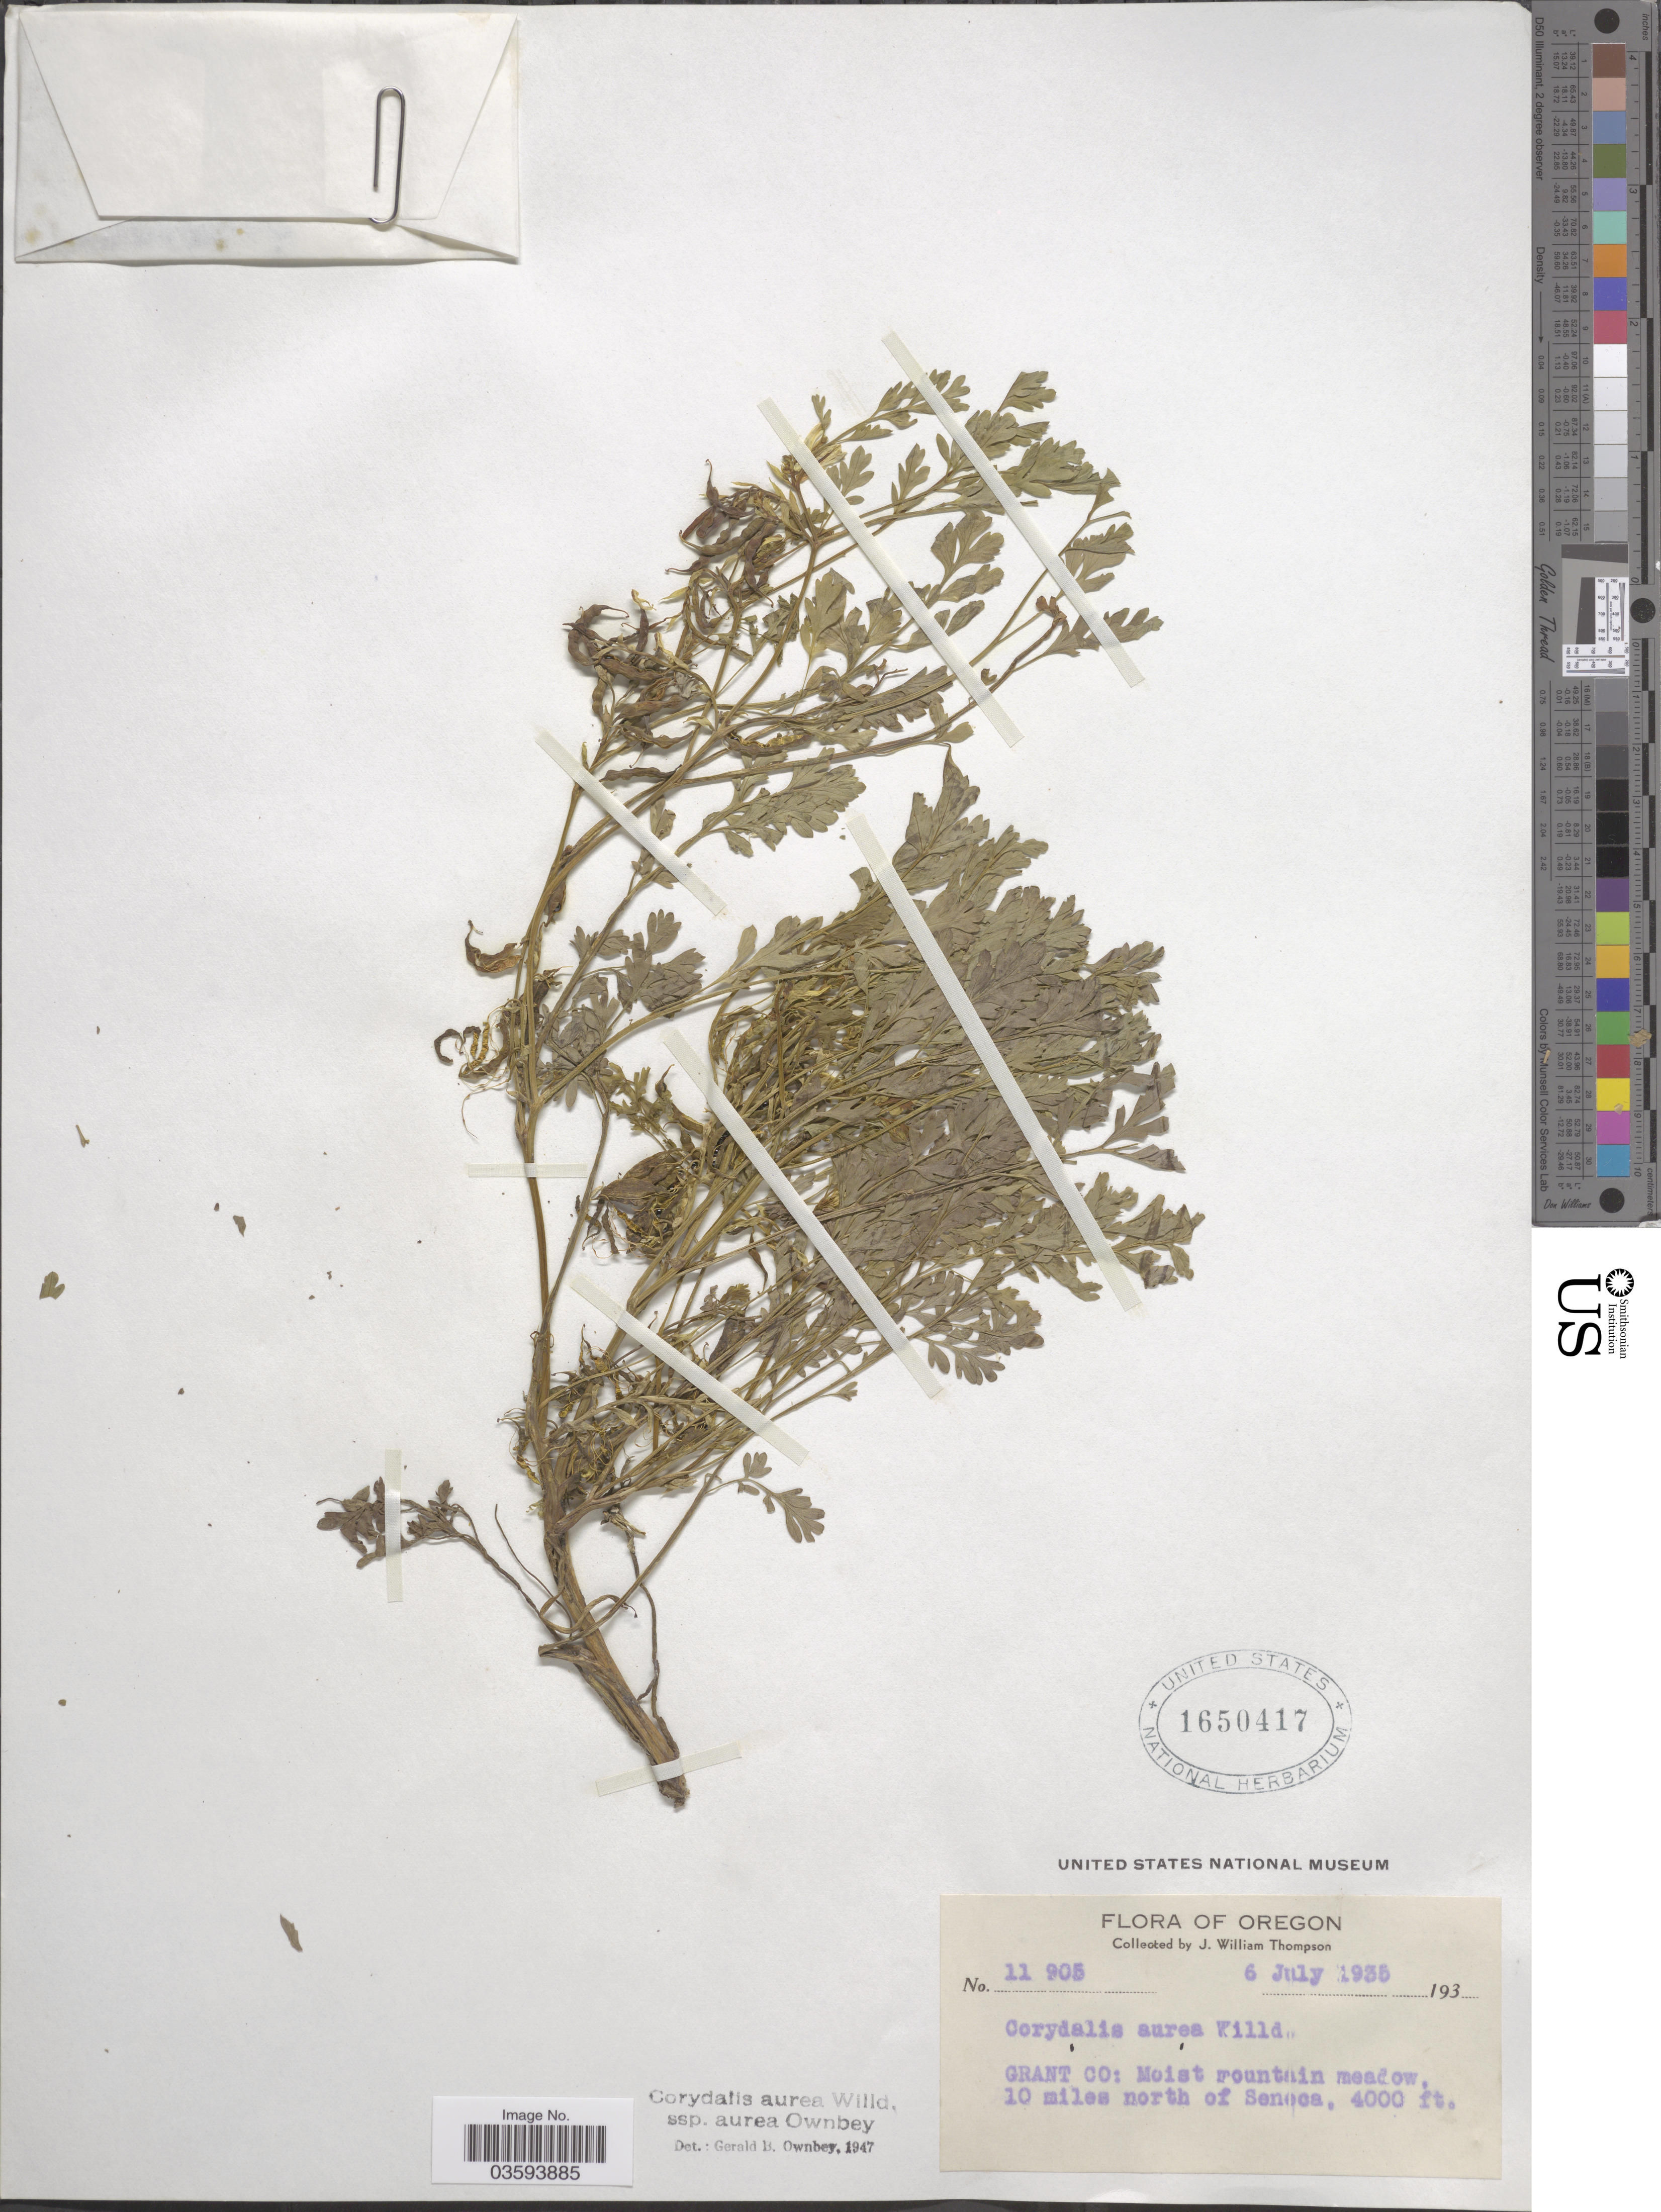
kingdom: Plantae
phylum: Tracheophyta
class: Magnoliopsida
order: Ranunculales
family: Papaveraceae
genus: Corydalis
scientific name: Corydalis aurea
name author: Willd.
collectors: J. W. Thompson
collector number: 11905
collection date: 1935-07-06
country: United States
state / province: Oregon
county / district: Grant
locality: Grant Co: Moist mountain meadow, 10 miles north of Seneca.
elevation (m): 1219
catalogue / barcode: US 1650417